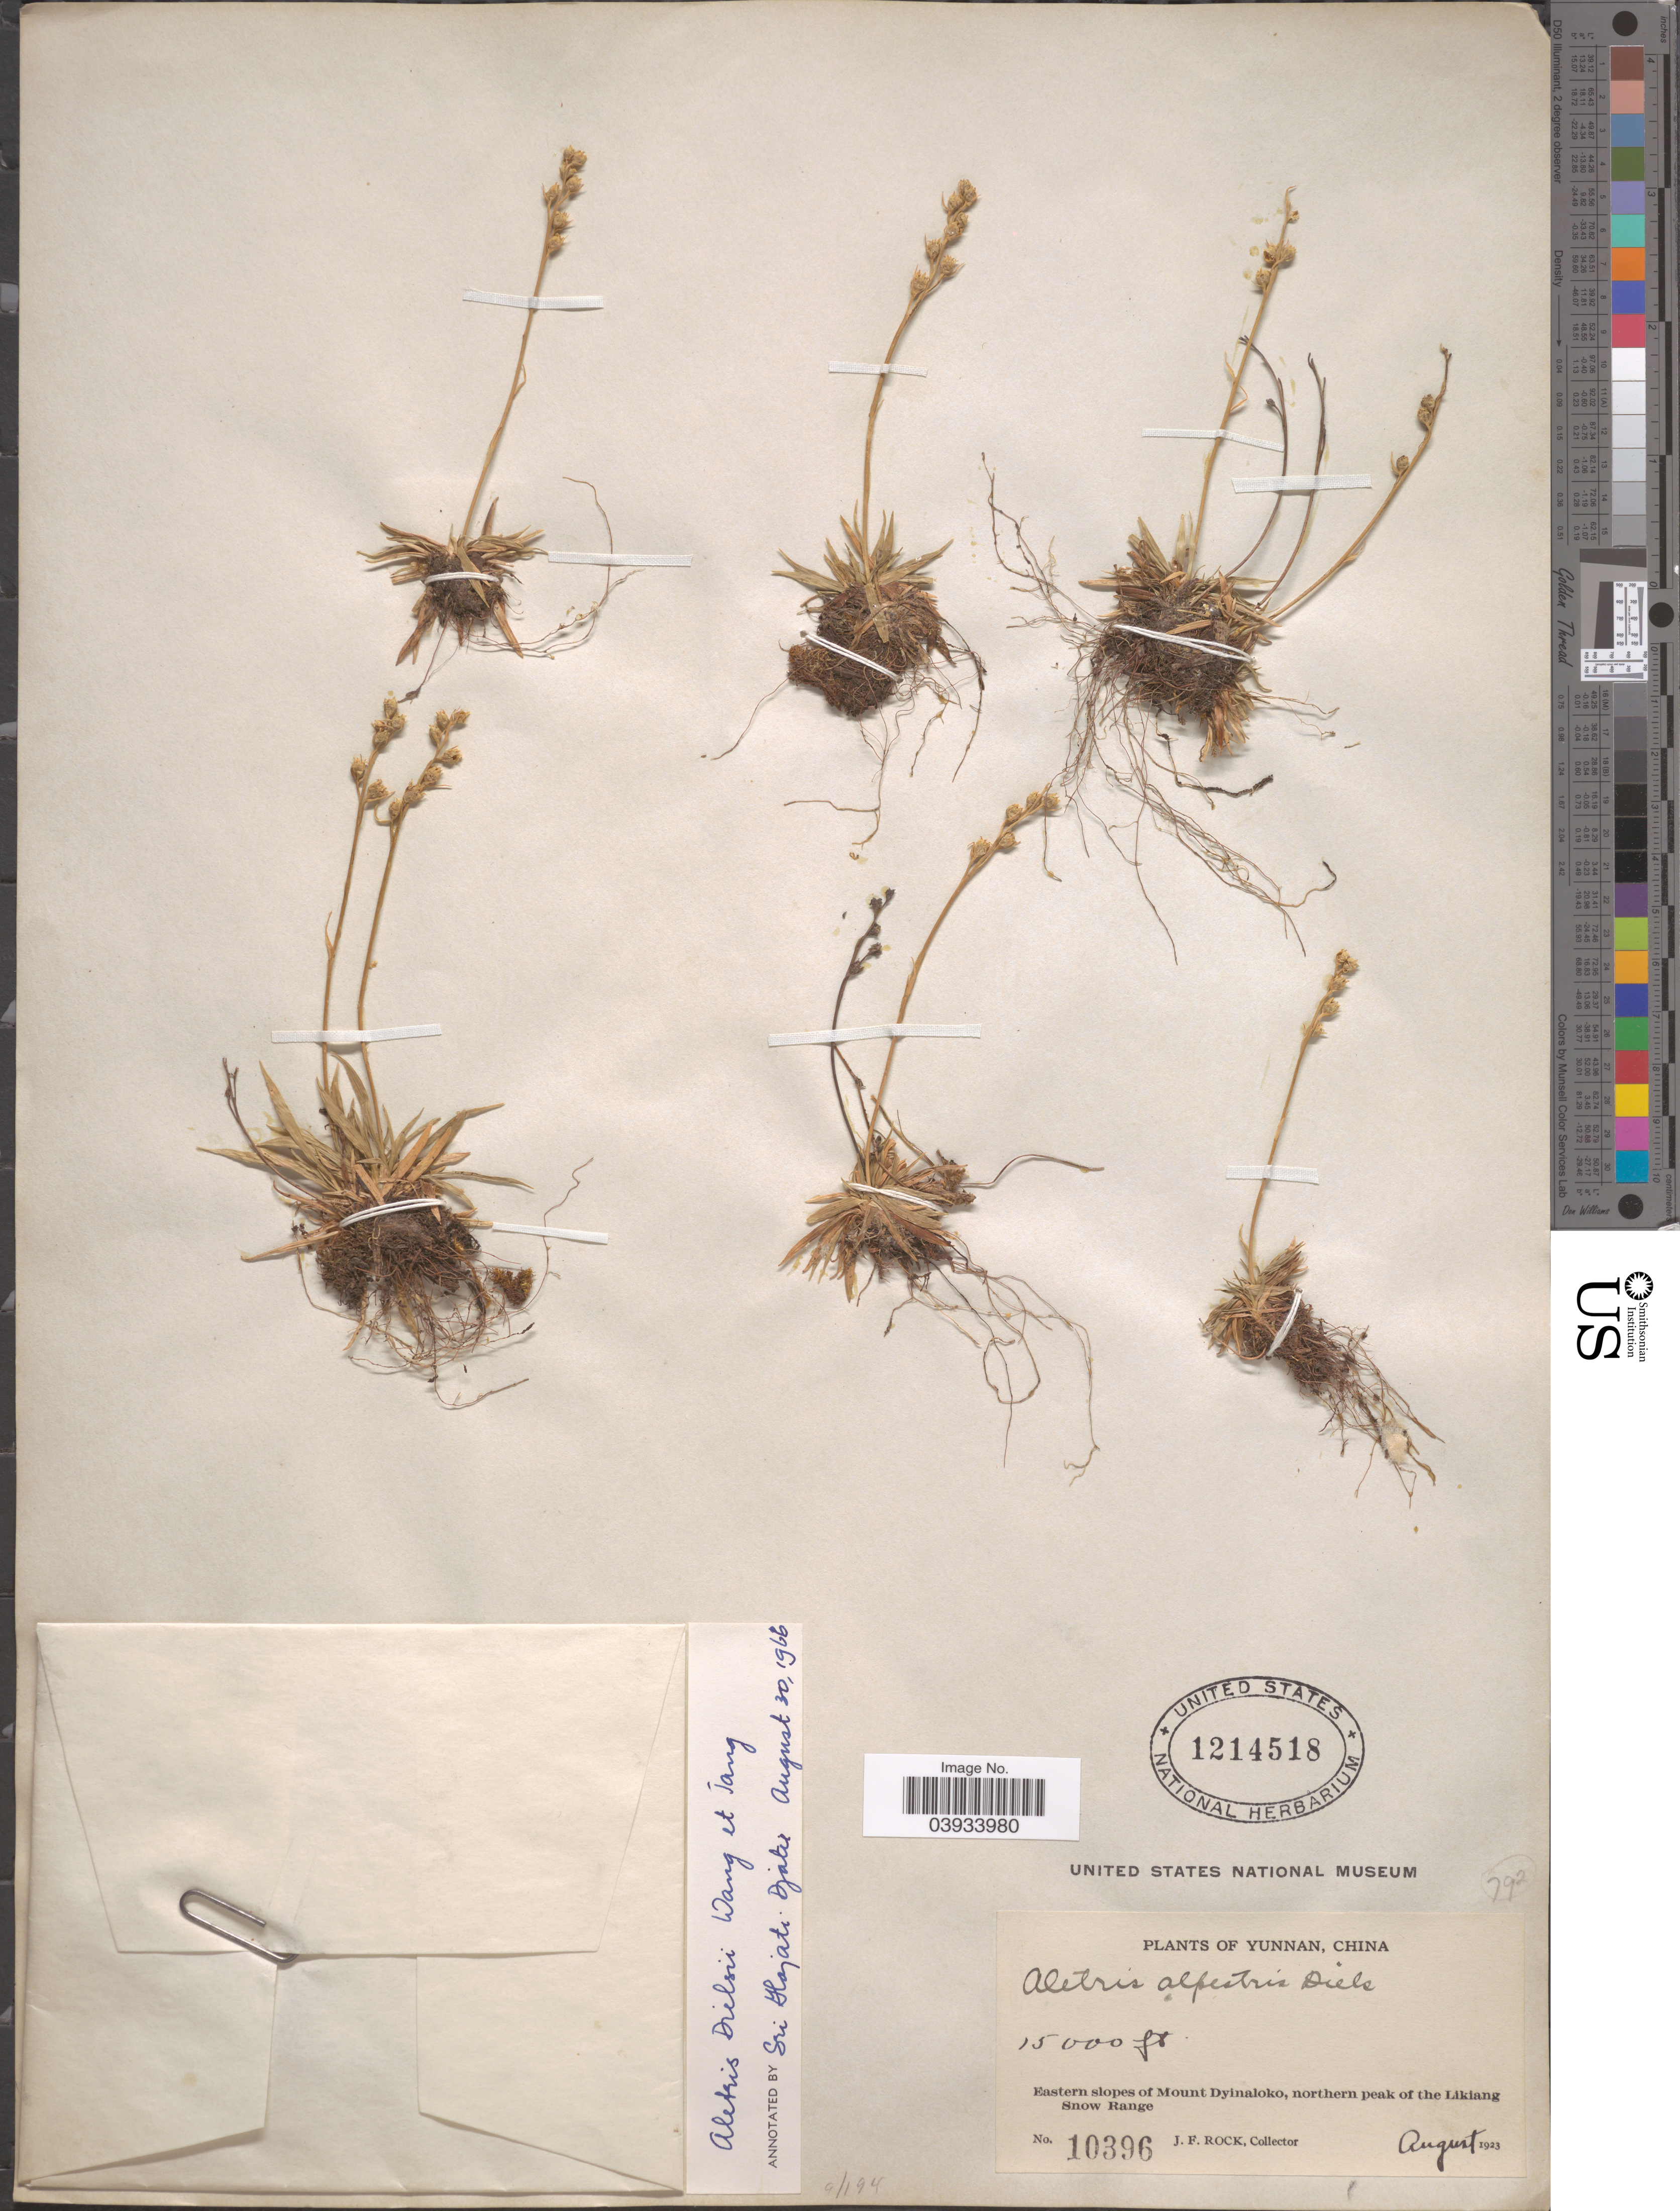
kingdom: Plantae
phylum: Tracheophyta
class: Liliopsida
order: Dioscoreales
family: Nartheciaceae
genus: Aletris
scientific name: Aletris dielsii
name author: F.T. Wang & Tang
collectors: J. Rock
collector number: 10396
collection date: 1923-08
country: China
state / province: Yunnan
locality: Eastern slopes of Mount Dyinaloko, northern peak of the Likiang Snow Range.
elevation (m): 4572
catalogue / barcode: US 1214518